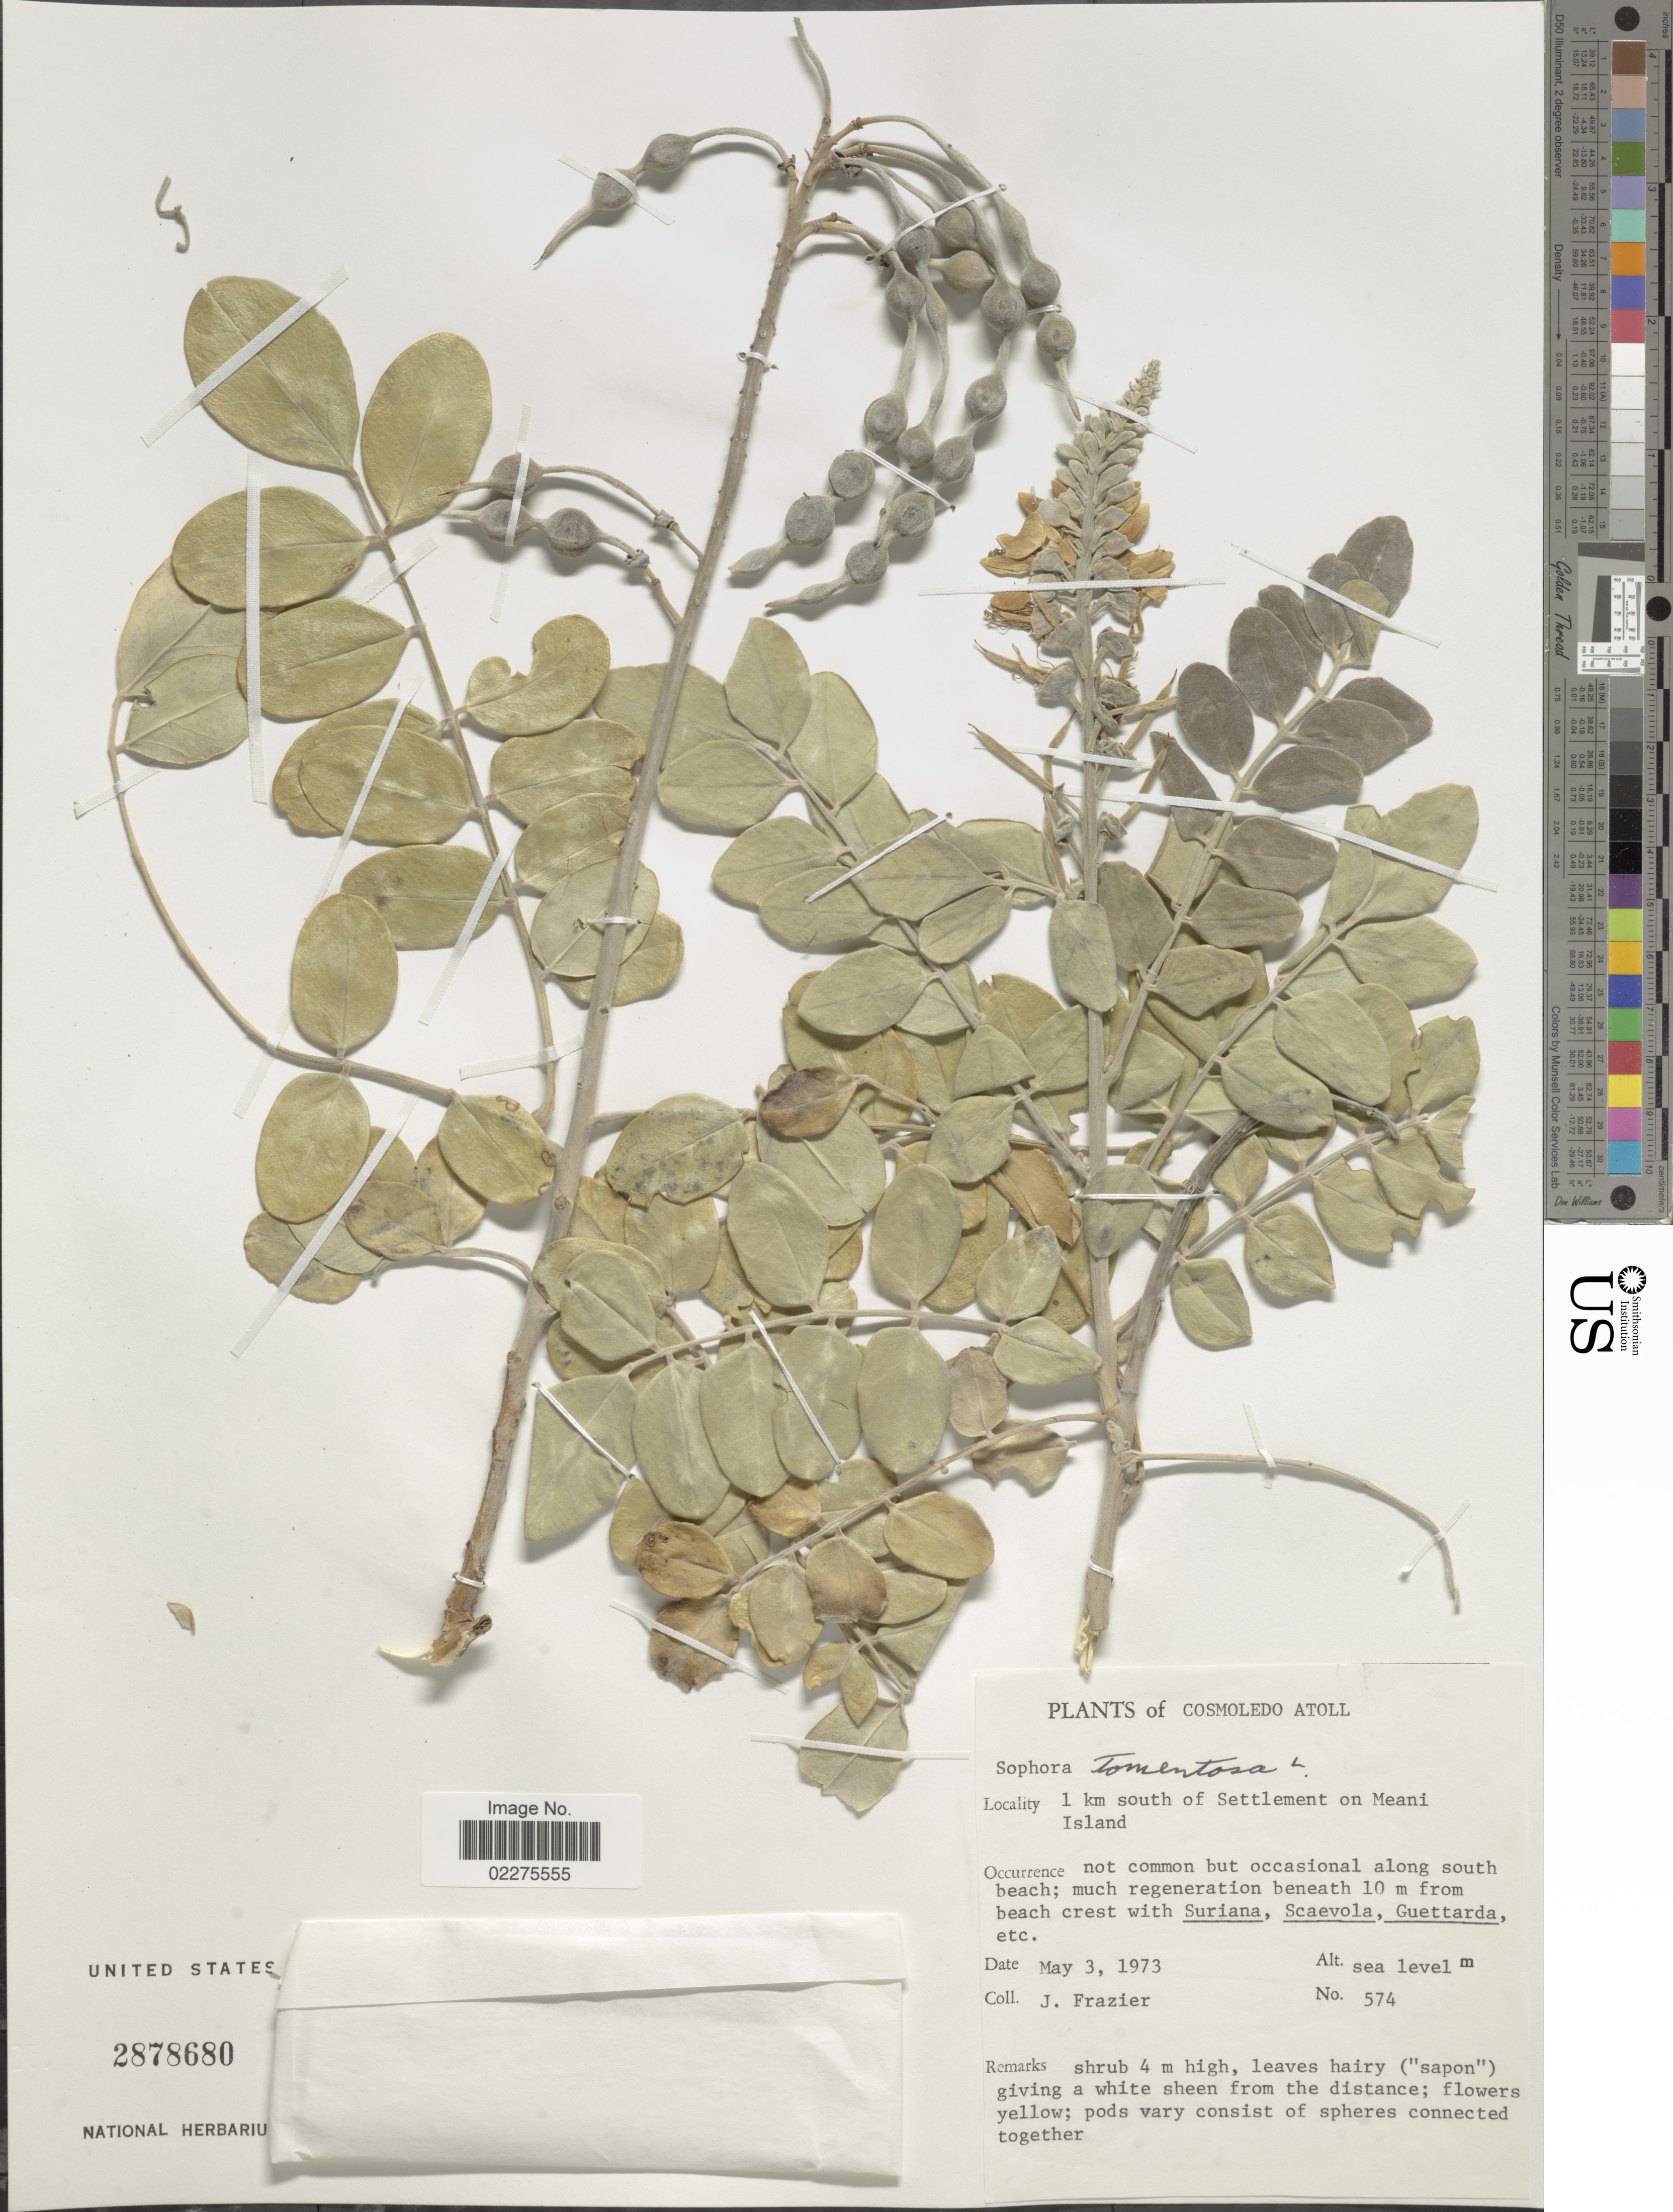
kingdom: Plantae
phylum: Tracheophyta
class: Magnoliopsida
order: Fabales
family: Fabaceae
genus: Sophora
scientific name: Sophora tomentosa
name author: L.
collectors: J. Frazier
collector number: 574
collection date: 1973-05-03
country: Seychelles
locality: Cosmoledo Atoll. 1 km south of Settlement on Meani Island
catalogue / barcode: US 2878680